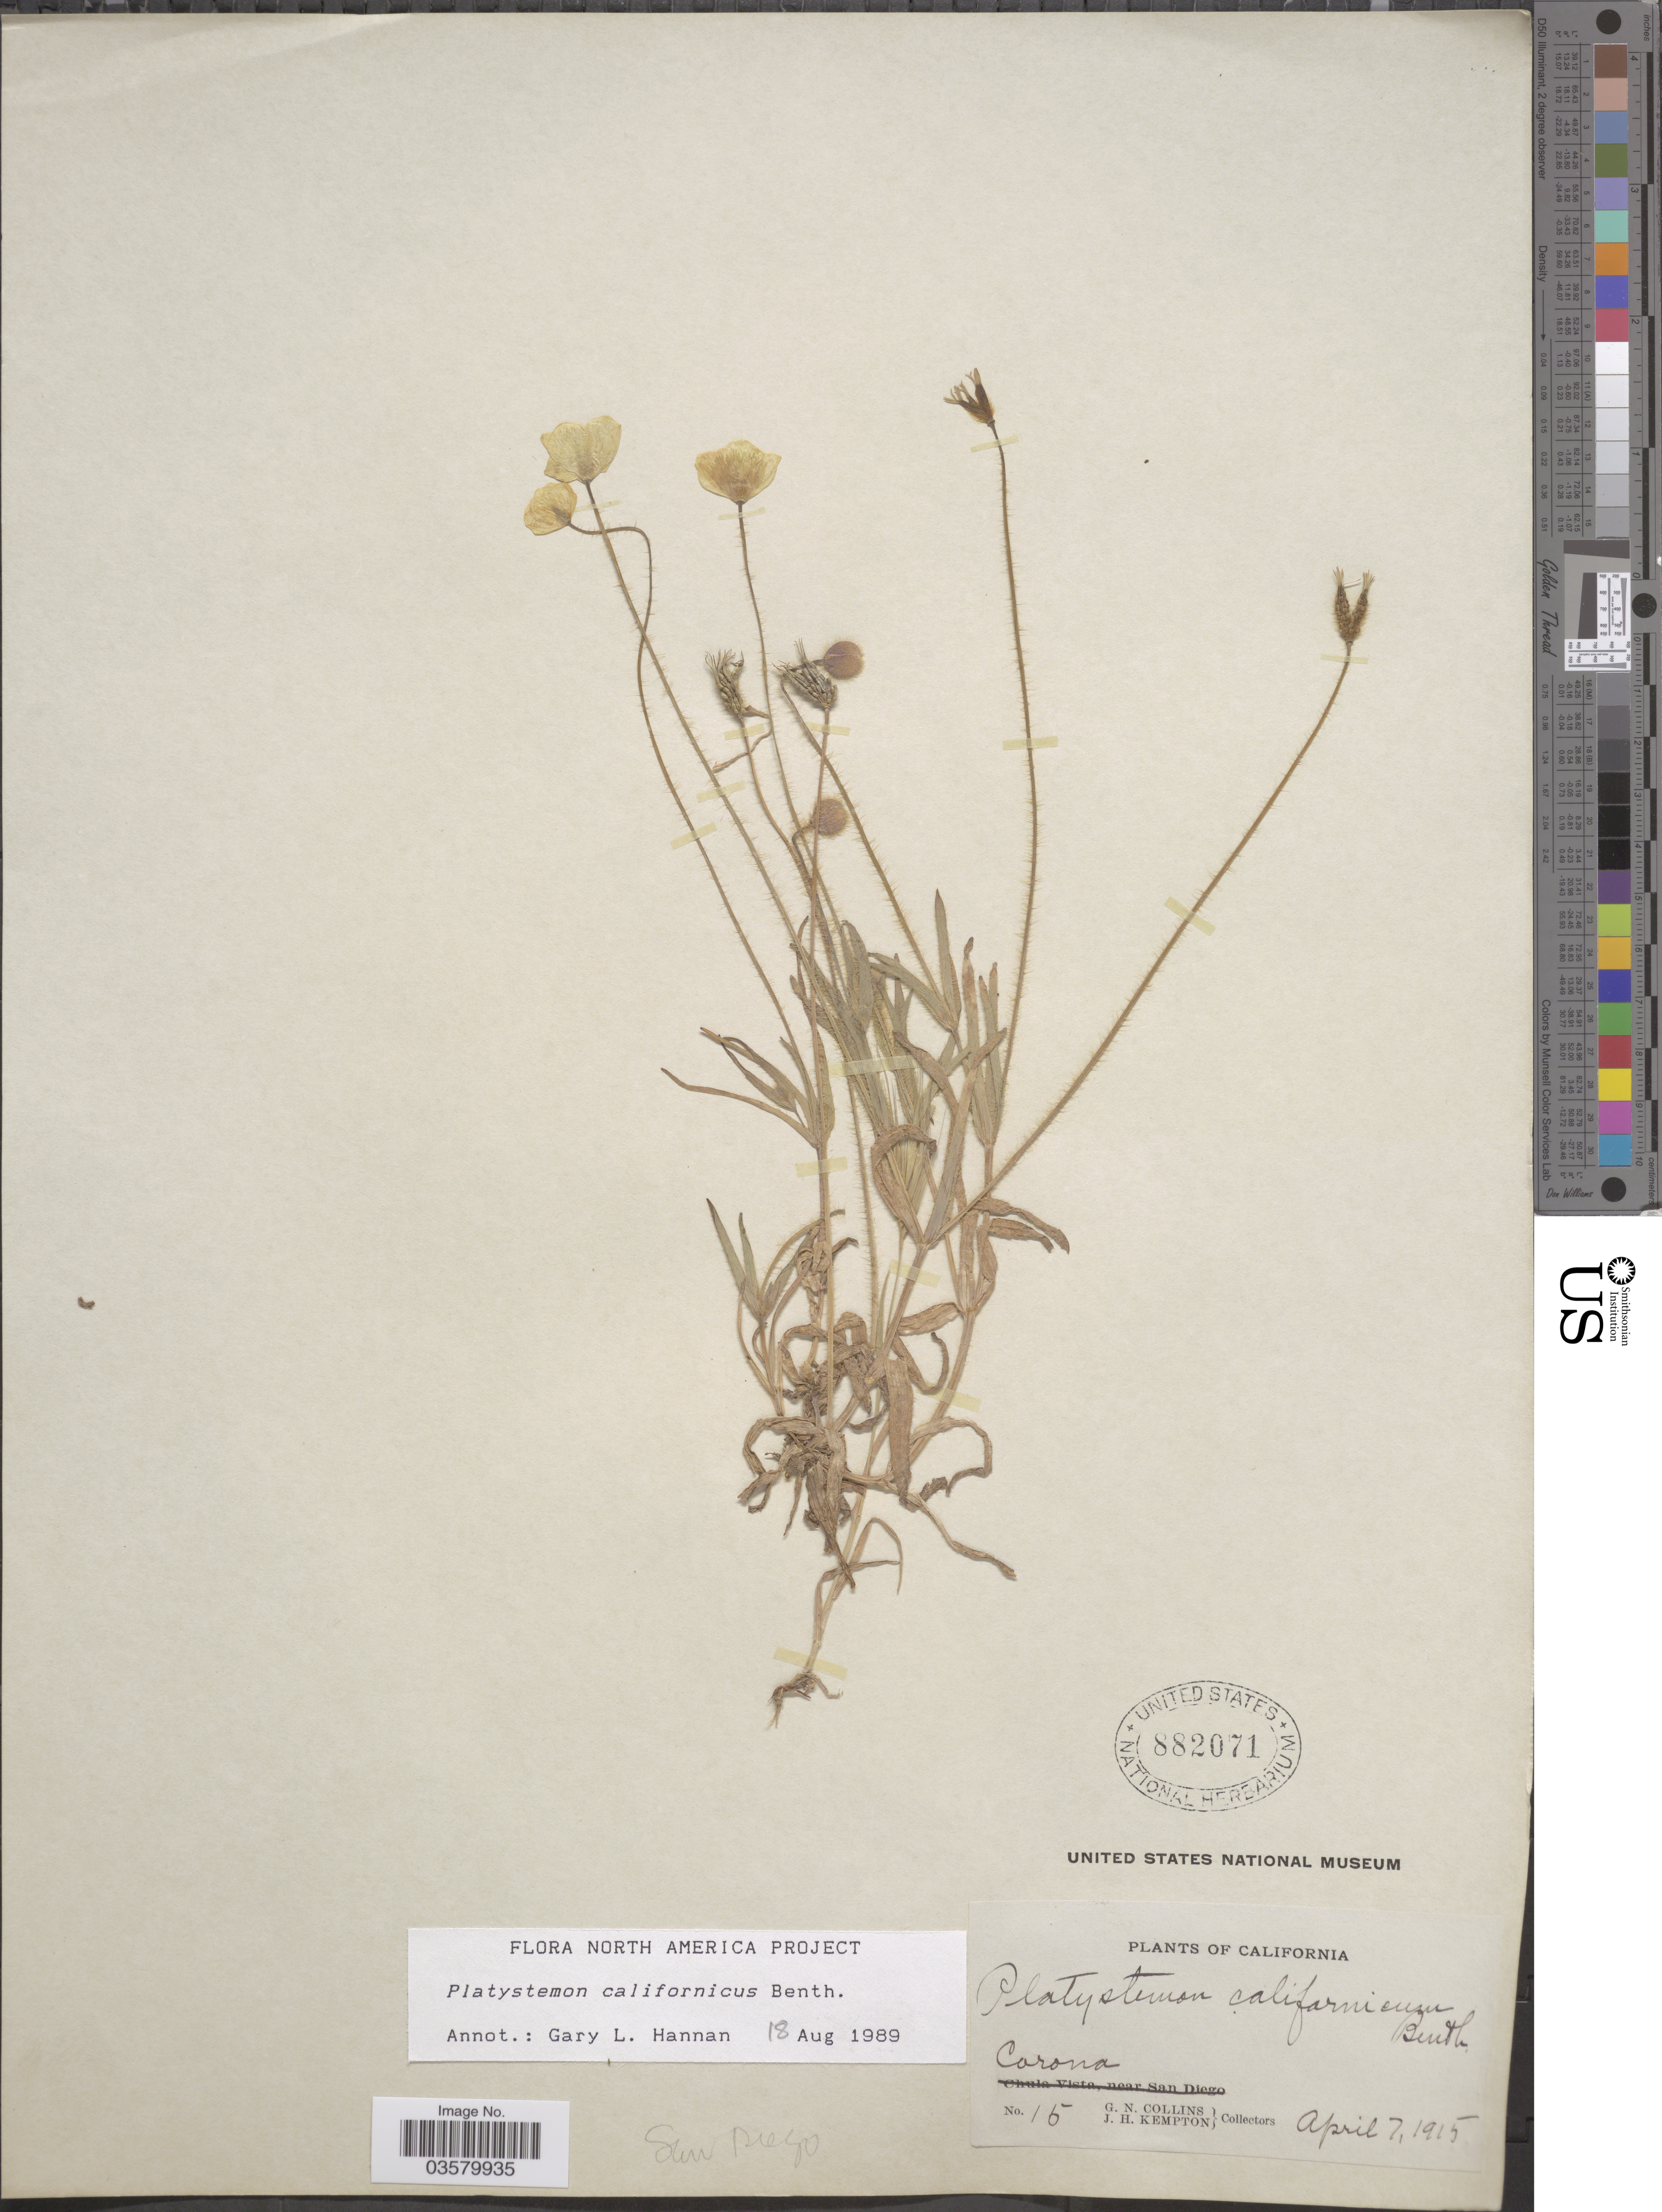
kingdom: Plantae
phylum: Tracheophyta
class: Magnoliopsida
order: Ranunculales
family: Papaveraceae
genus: Platystemon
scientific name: Platystemon californicus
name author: Benth.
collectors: G. Collins & J. H. Kempton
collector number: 15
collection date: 1915-04-07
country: United States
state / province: California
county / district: San Diego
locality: Corona. San Diego.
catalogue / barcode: US 882071